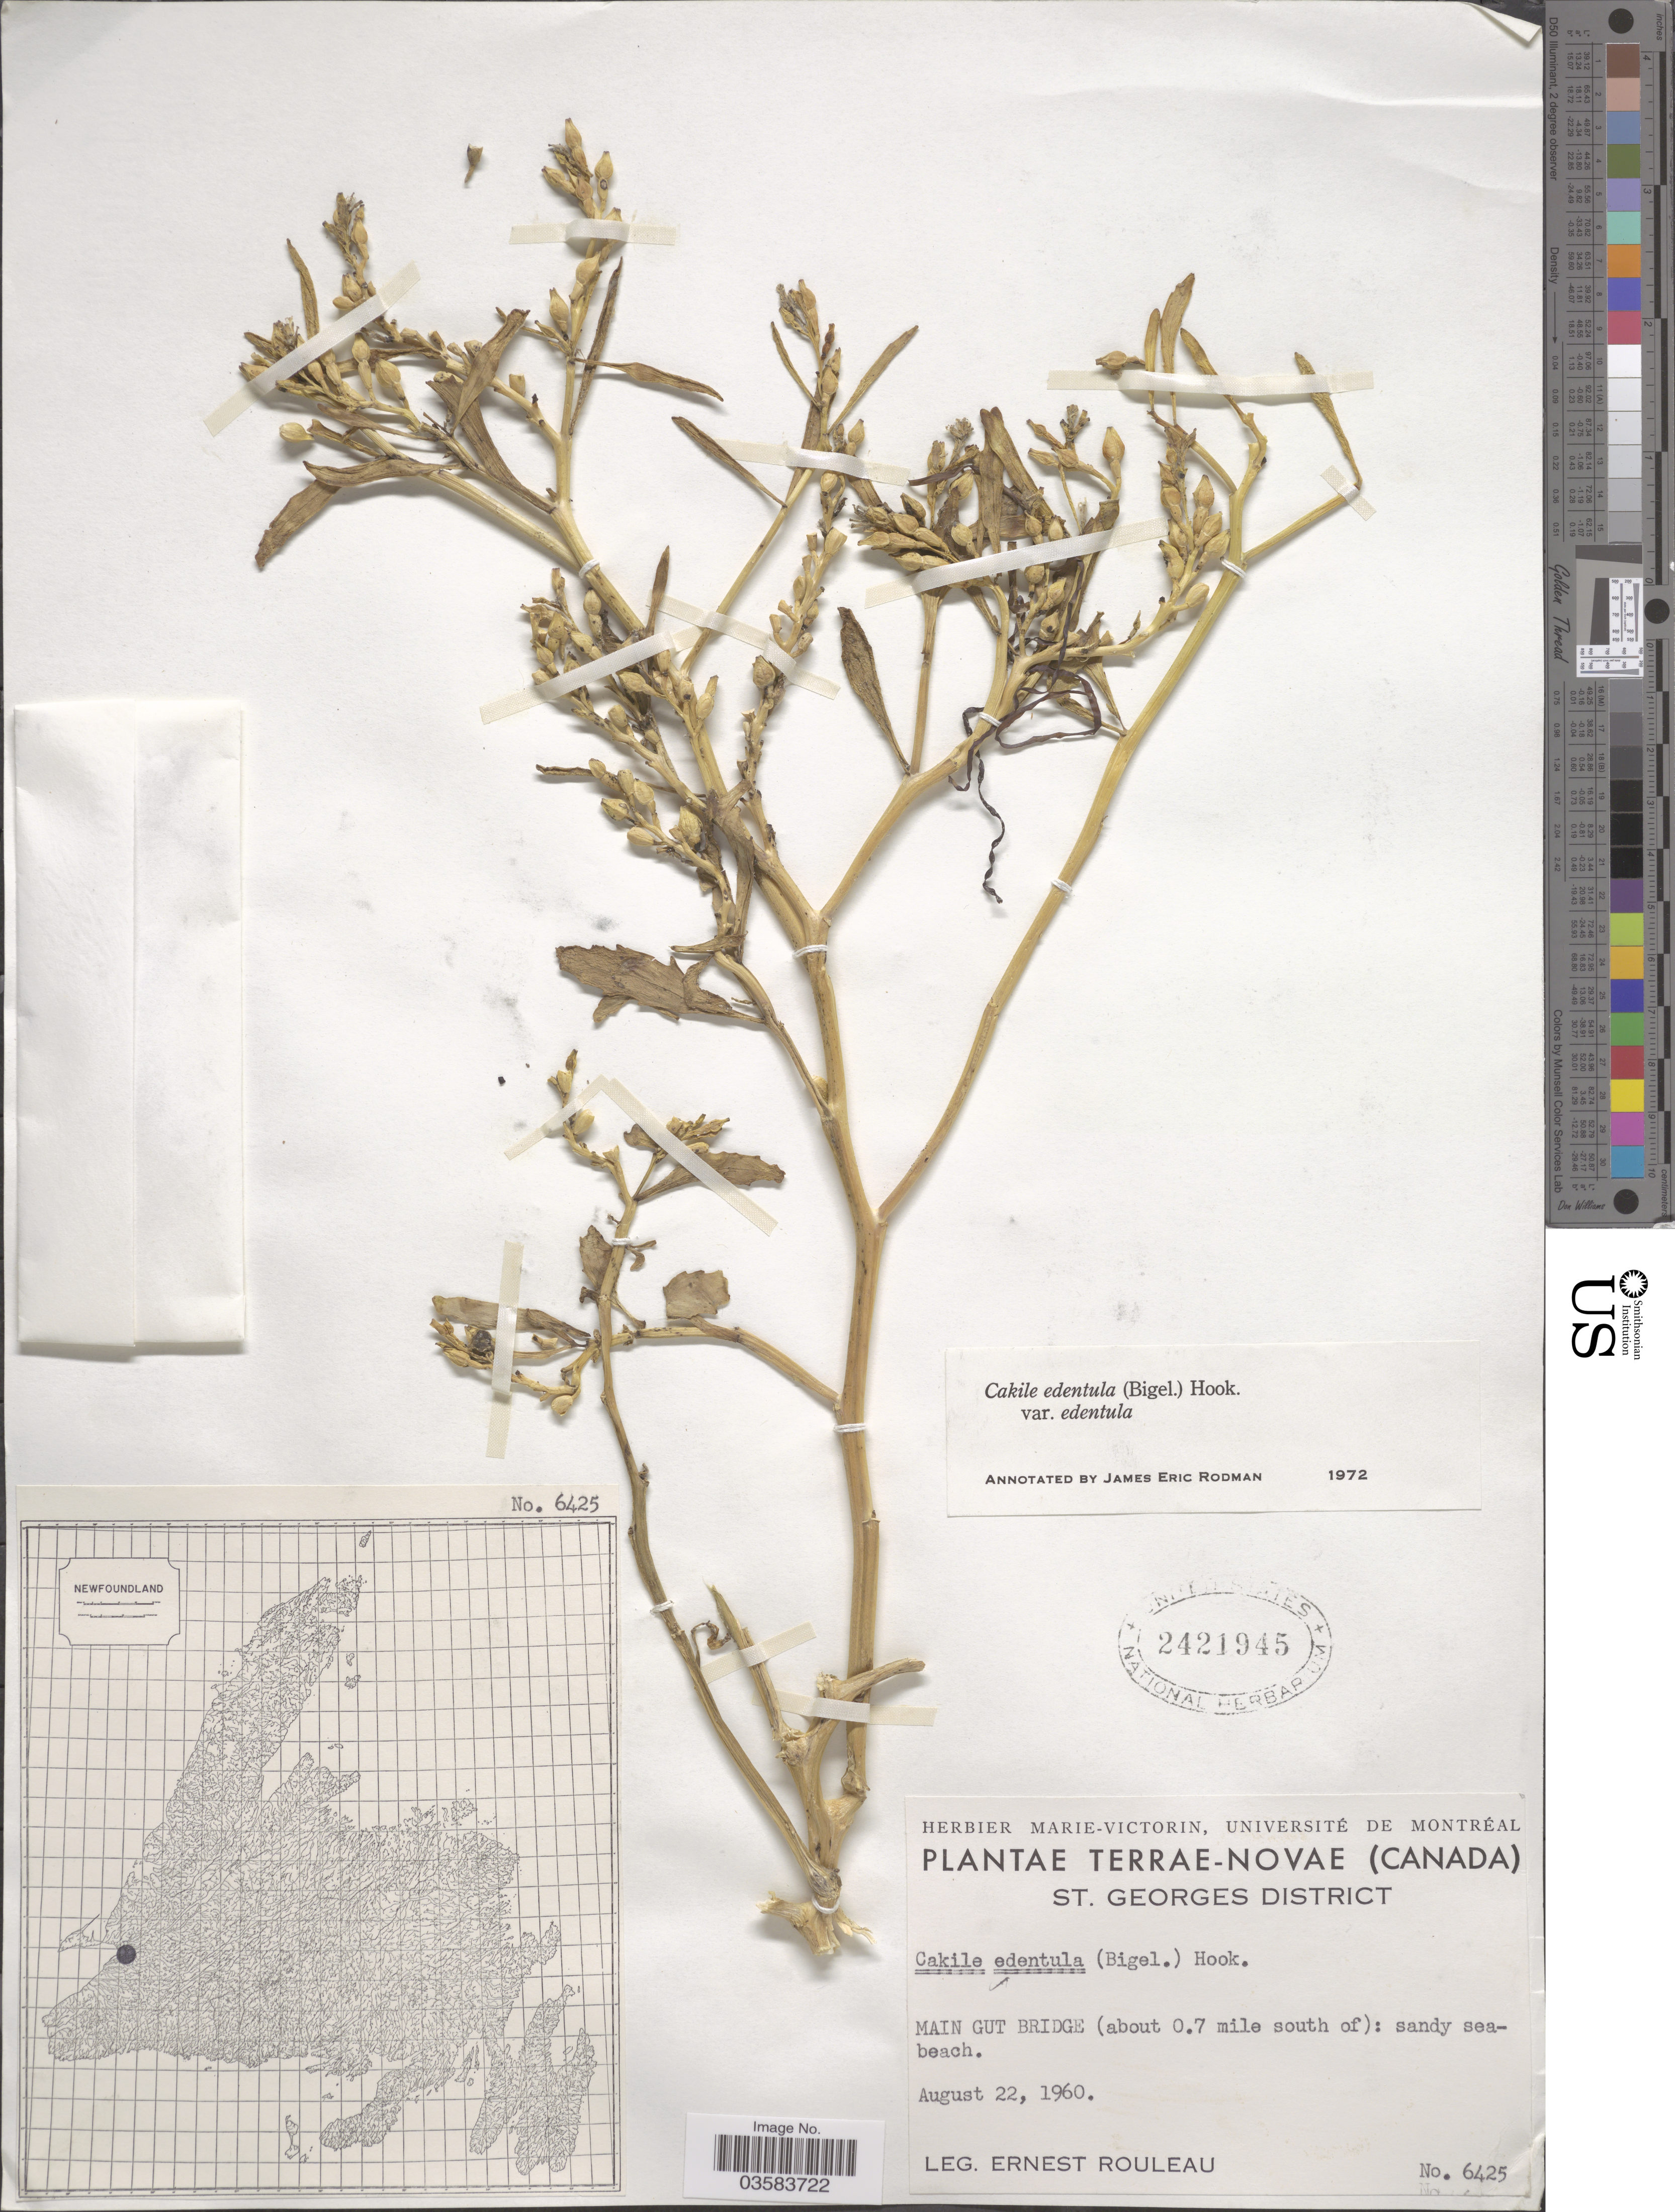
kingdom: Plantae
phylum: Tracheophyta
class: Magnoliopsida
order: Brassicales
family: Brassicaceae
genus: Cakile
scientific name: Cakile edentula var. edentula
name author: (Bigelow) Hook.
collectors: J. Rouleau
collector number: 6425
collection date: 1960-08-22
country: Canada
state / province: Newfoundland and Labrador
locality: Terrae-Novae. St. Georges District. Main Gut Bridge (about 0.7 miles south of): sandy sea-beach.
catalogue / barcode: US 2421945